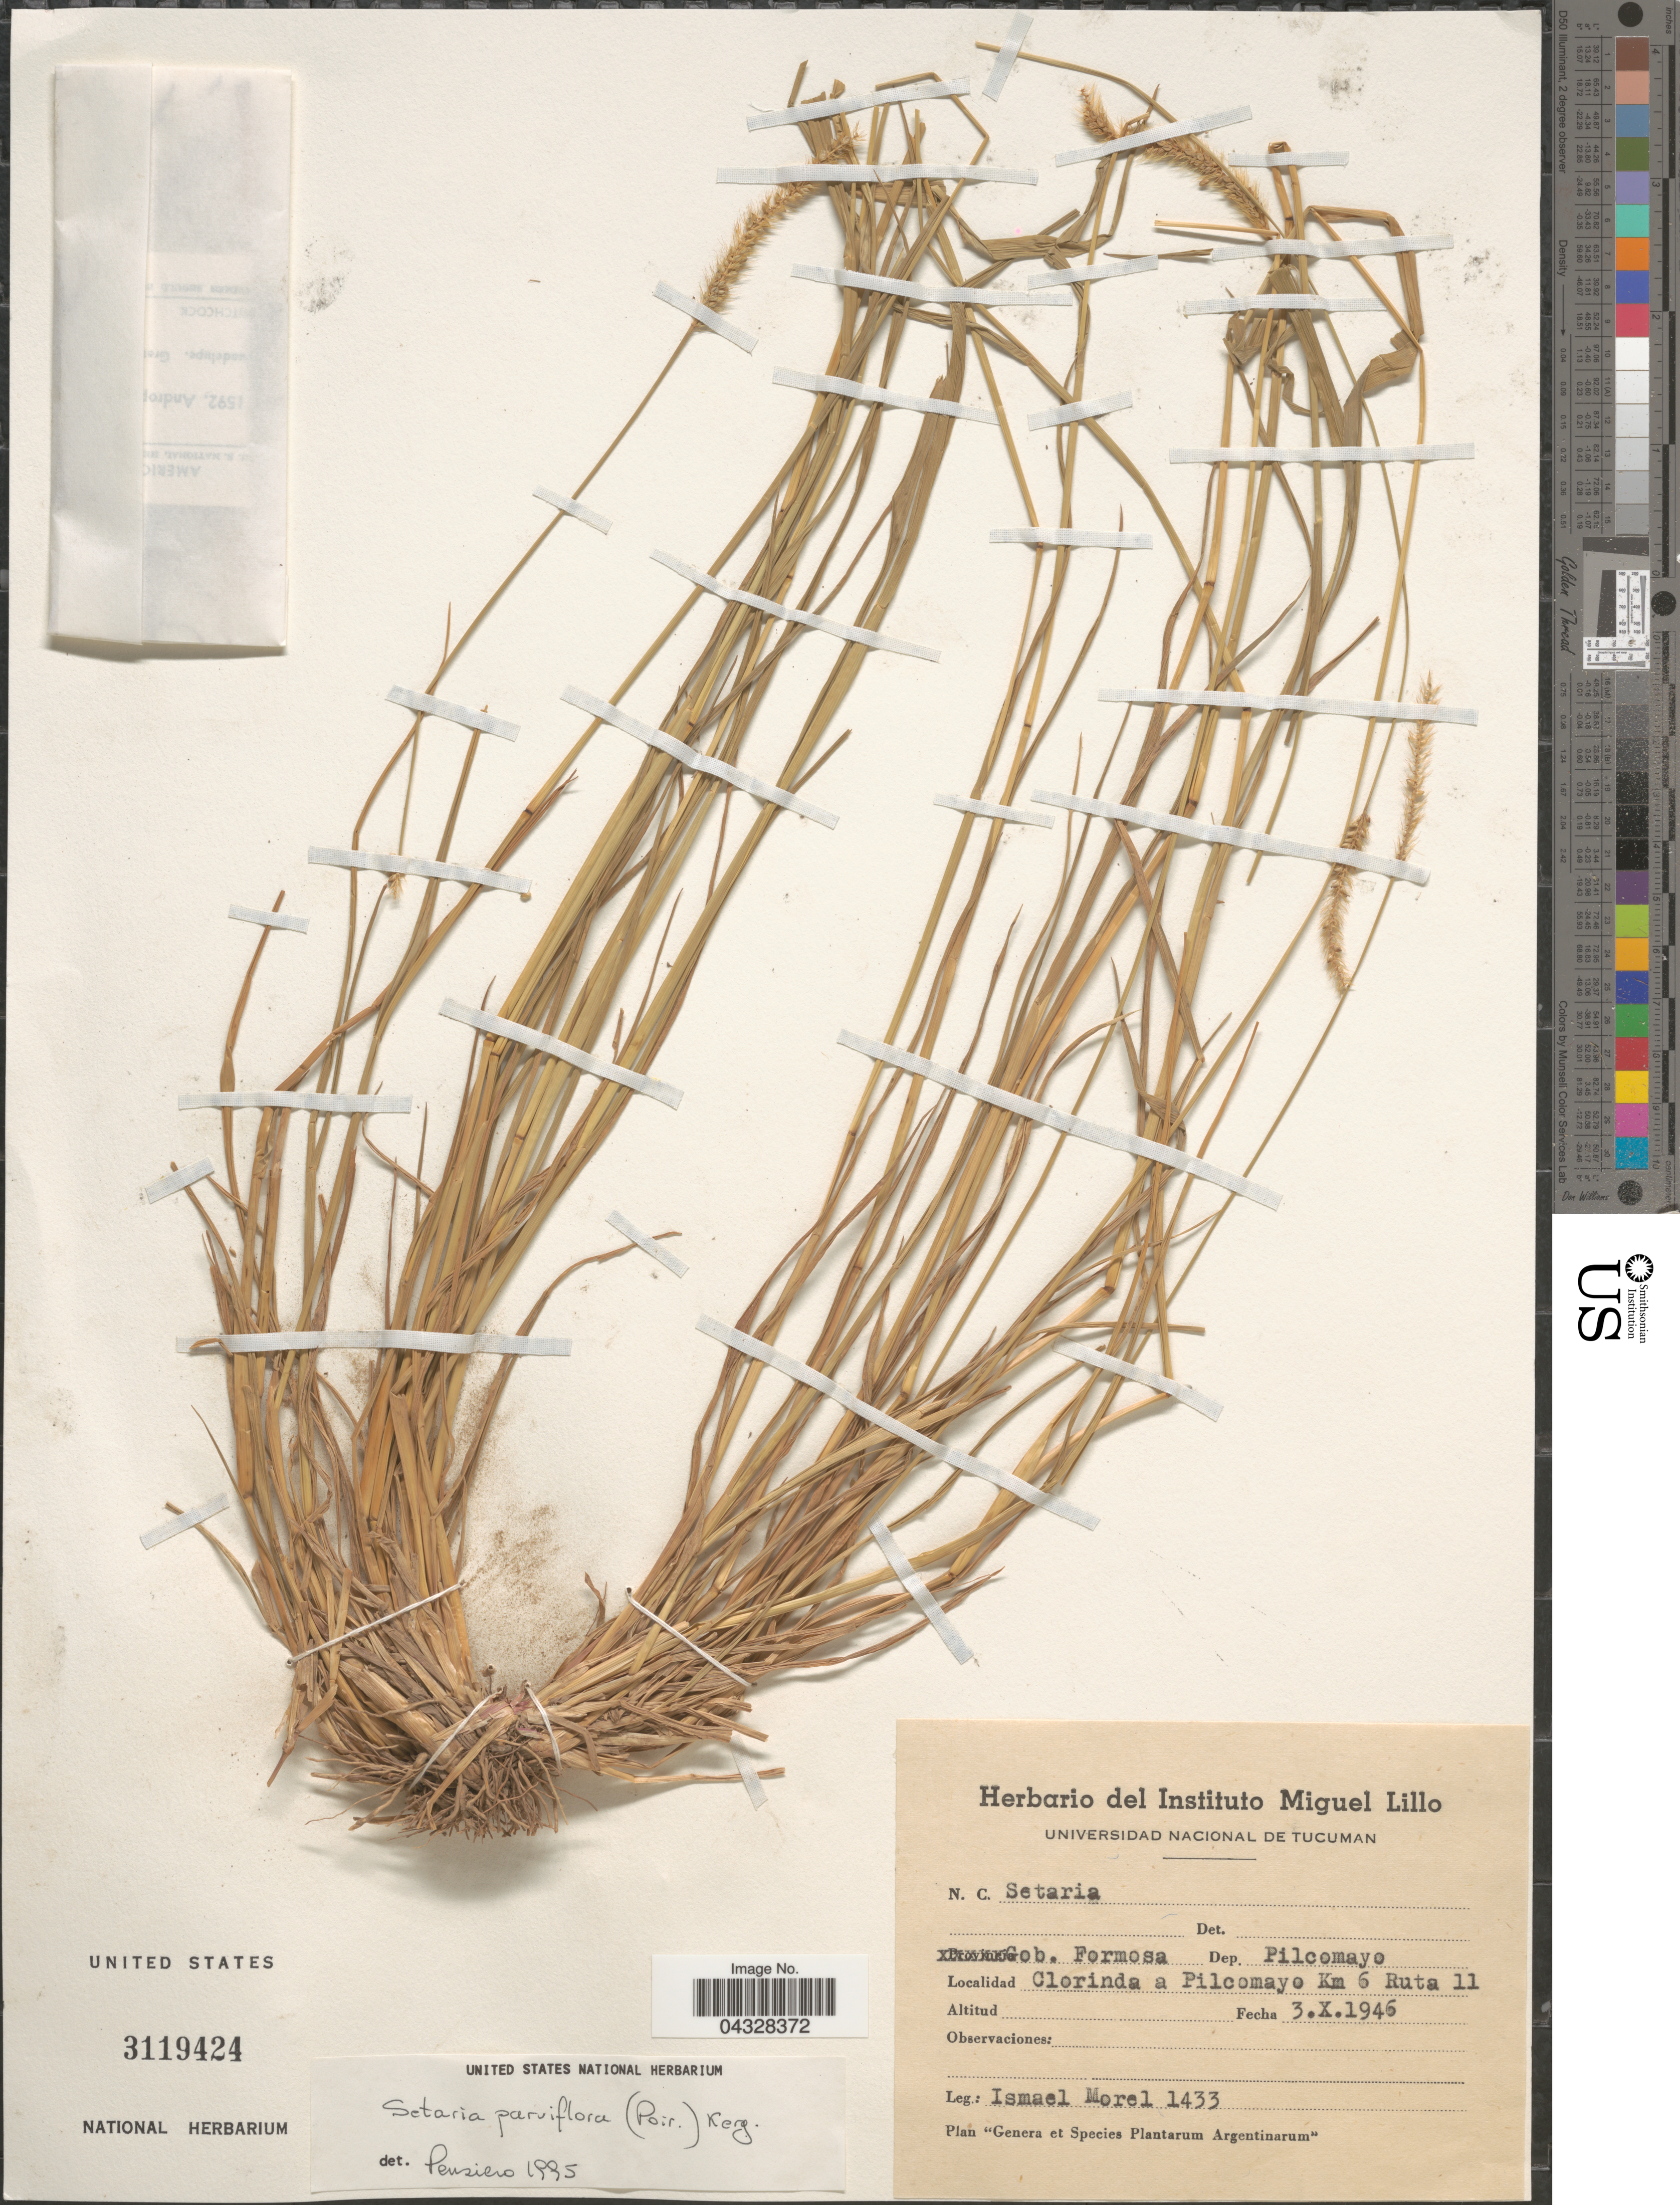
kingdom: Plantae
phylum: Tracheophyta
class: Liliopsida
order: Poales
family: Poaceae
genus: Setaria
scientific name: Setaria parviflora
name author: (Poir.) Kerguélen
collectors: I. Morel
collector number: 1433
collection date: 1946-10-03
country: Argentina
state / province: Formosa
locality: Gob. Formosa. Dep. Pilcomayo. Clorinda a Pilcomayo Km 6 Ruta 11.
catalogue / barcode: US 3119424